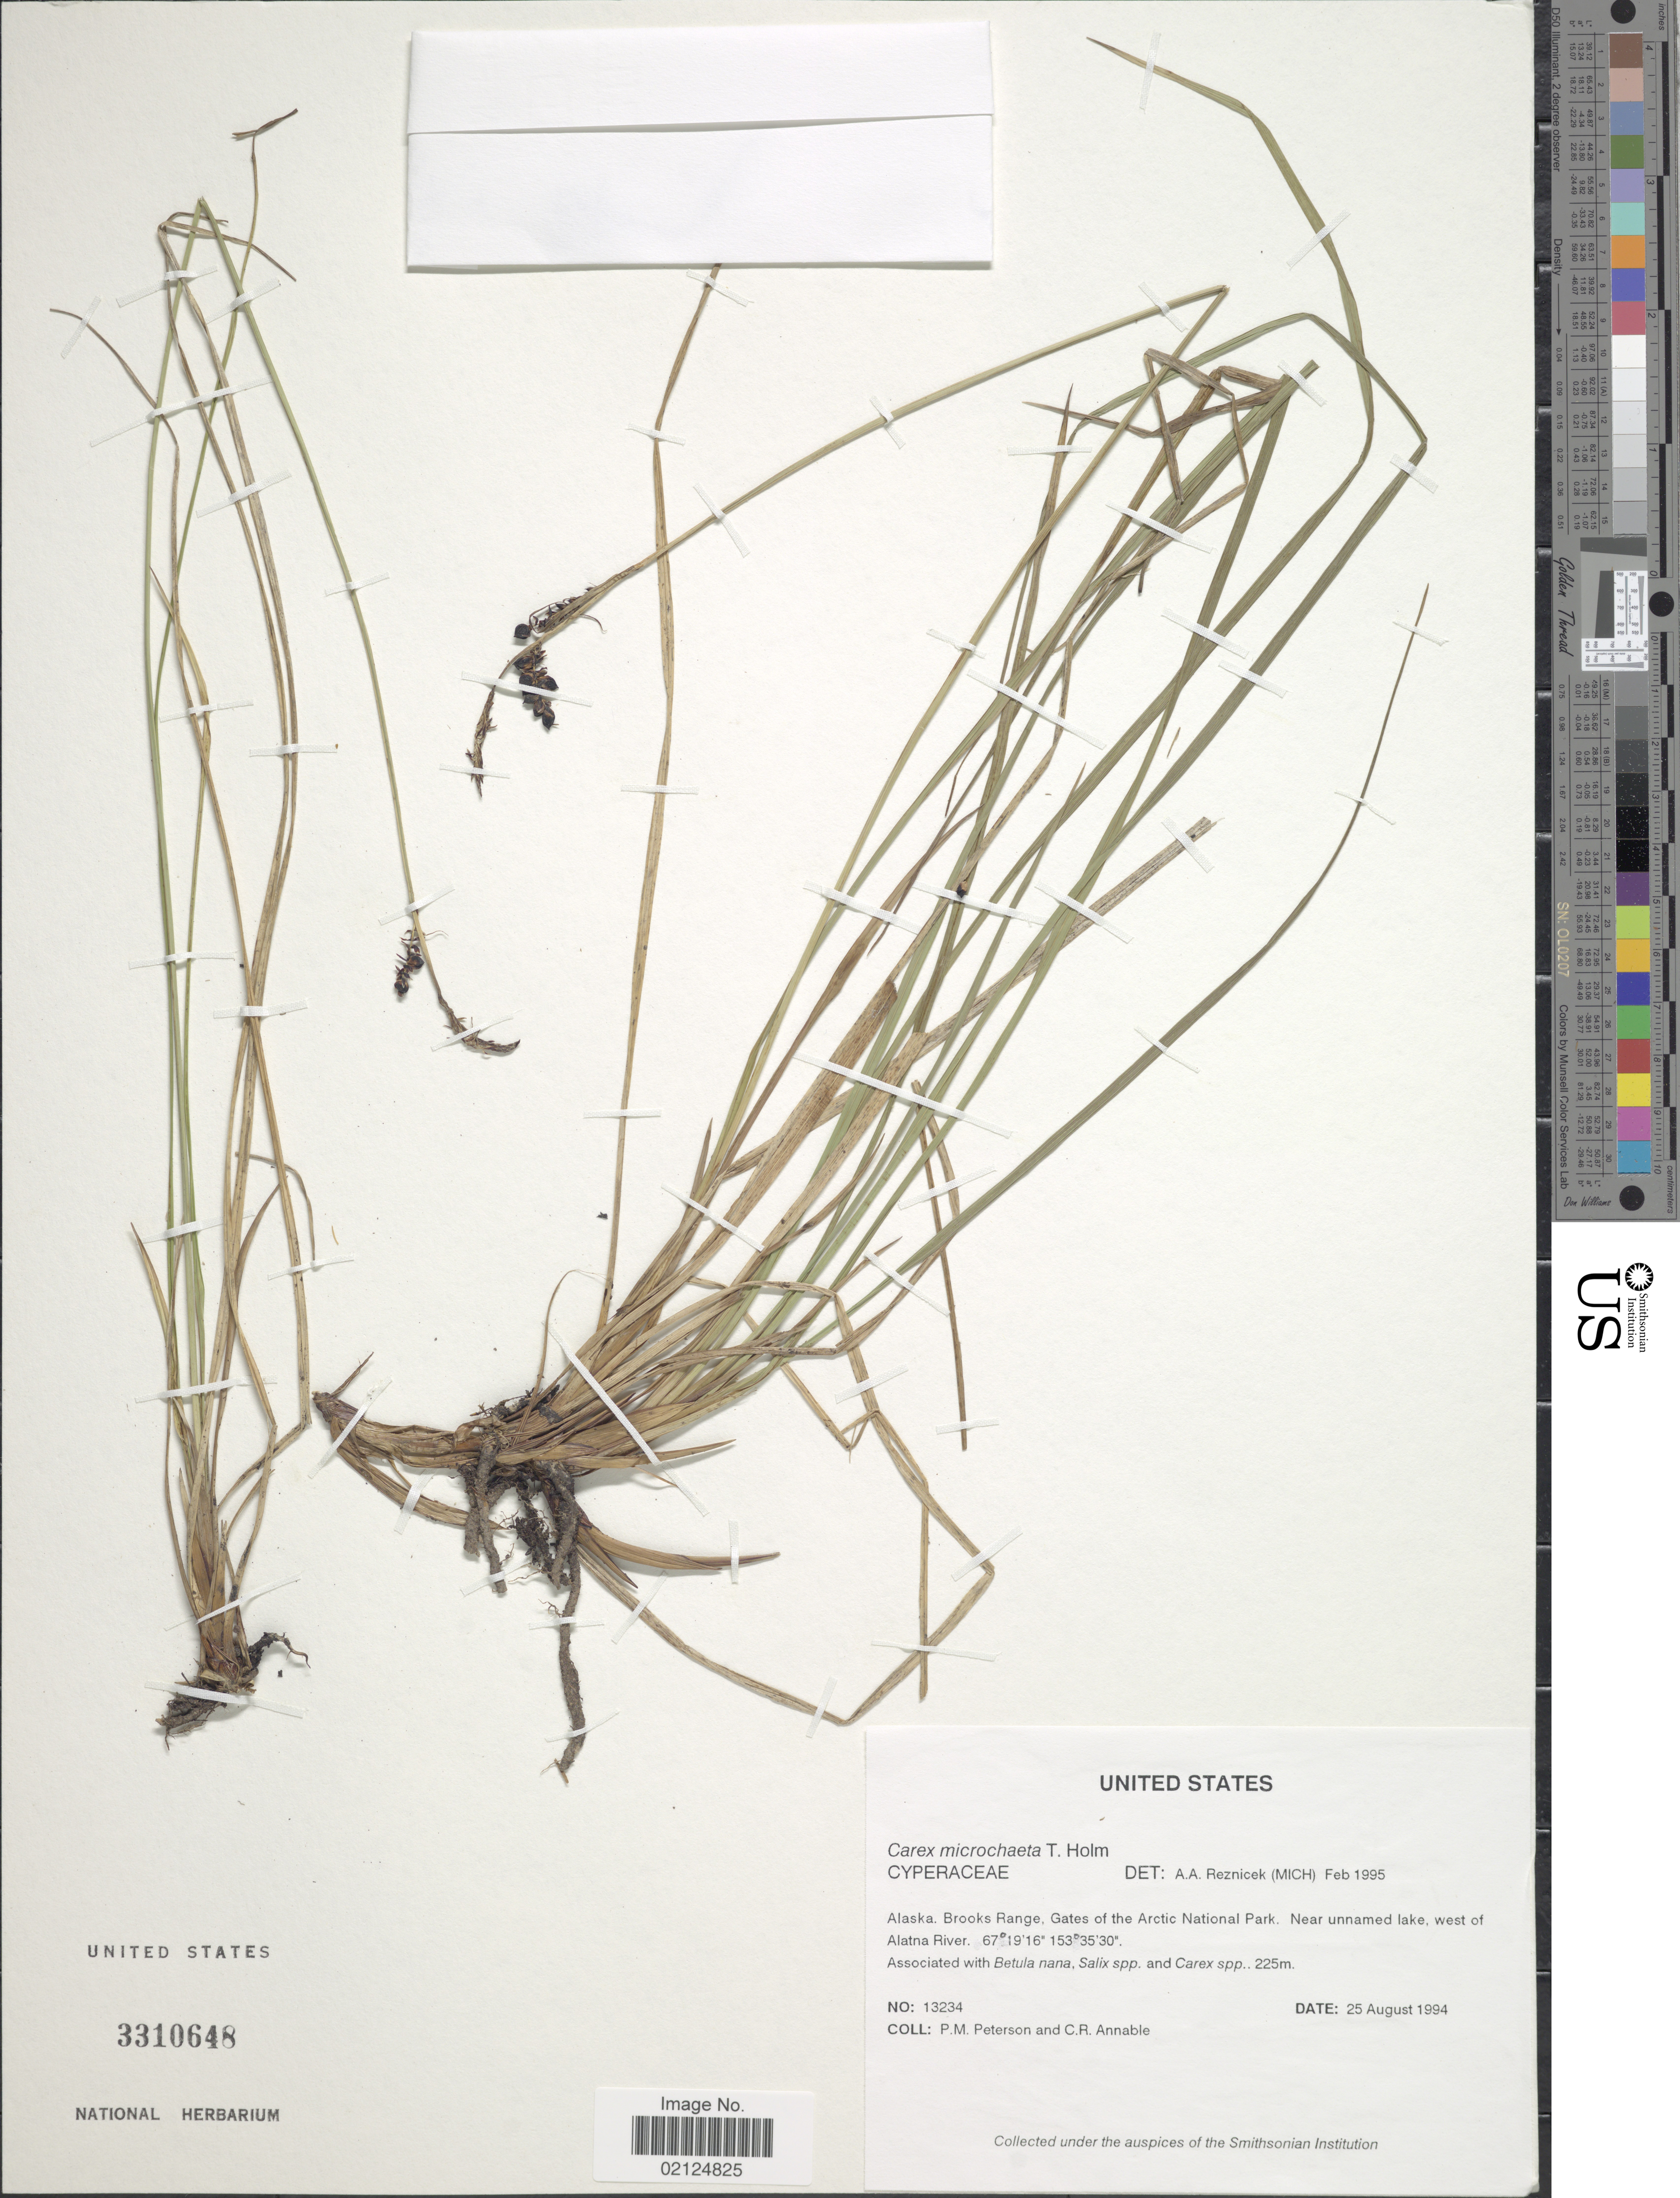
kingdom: Plantae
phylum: Tracheophyta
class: Liliopsida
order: Poales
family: Cyperaceae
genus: Carex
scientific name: Carex microchaeta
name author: Holm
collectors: P. M. Peterson & C. R. Annable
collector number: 13234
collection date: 1994-08-25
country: United States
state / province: Alaska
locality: Brooks Range, Gates of the Arctic National Park. Near unnamed lake, west of Alatna River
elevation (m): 225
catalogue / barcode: US 3310648